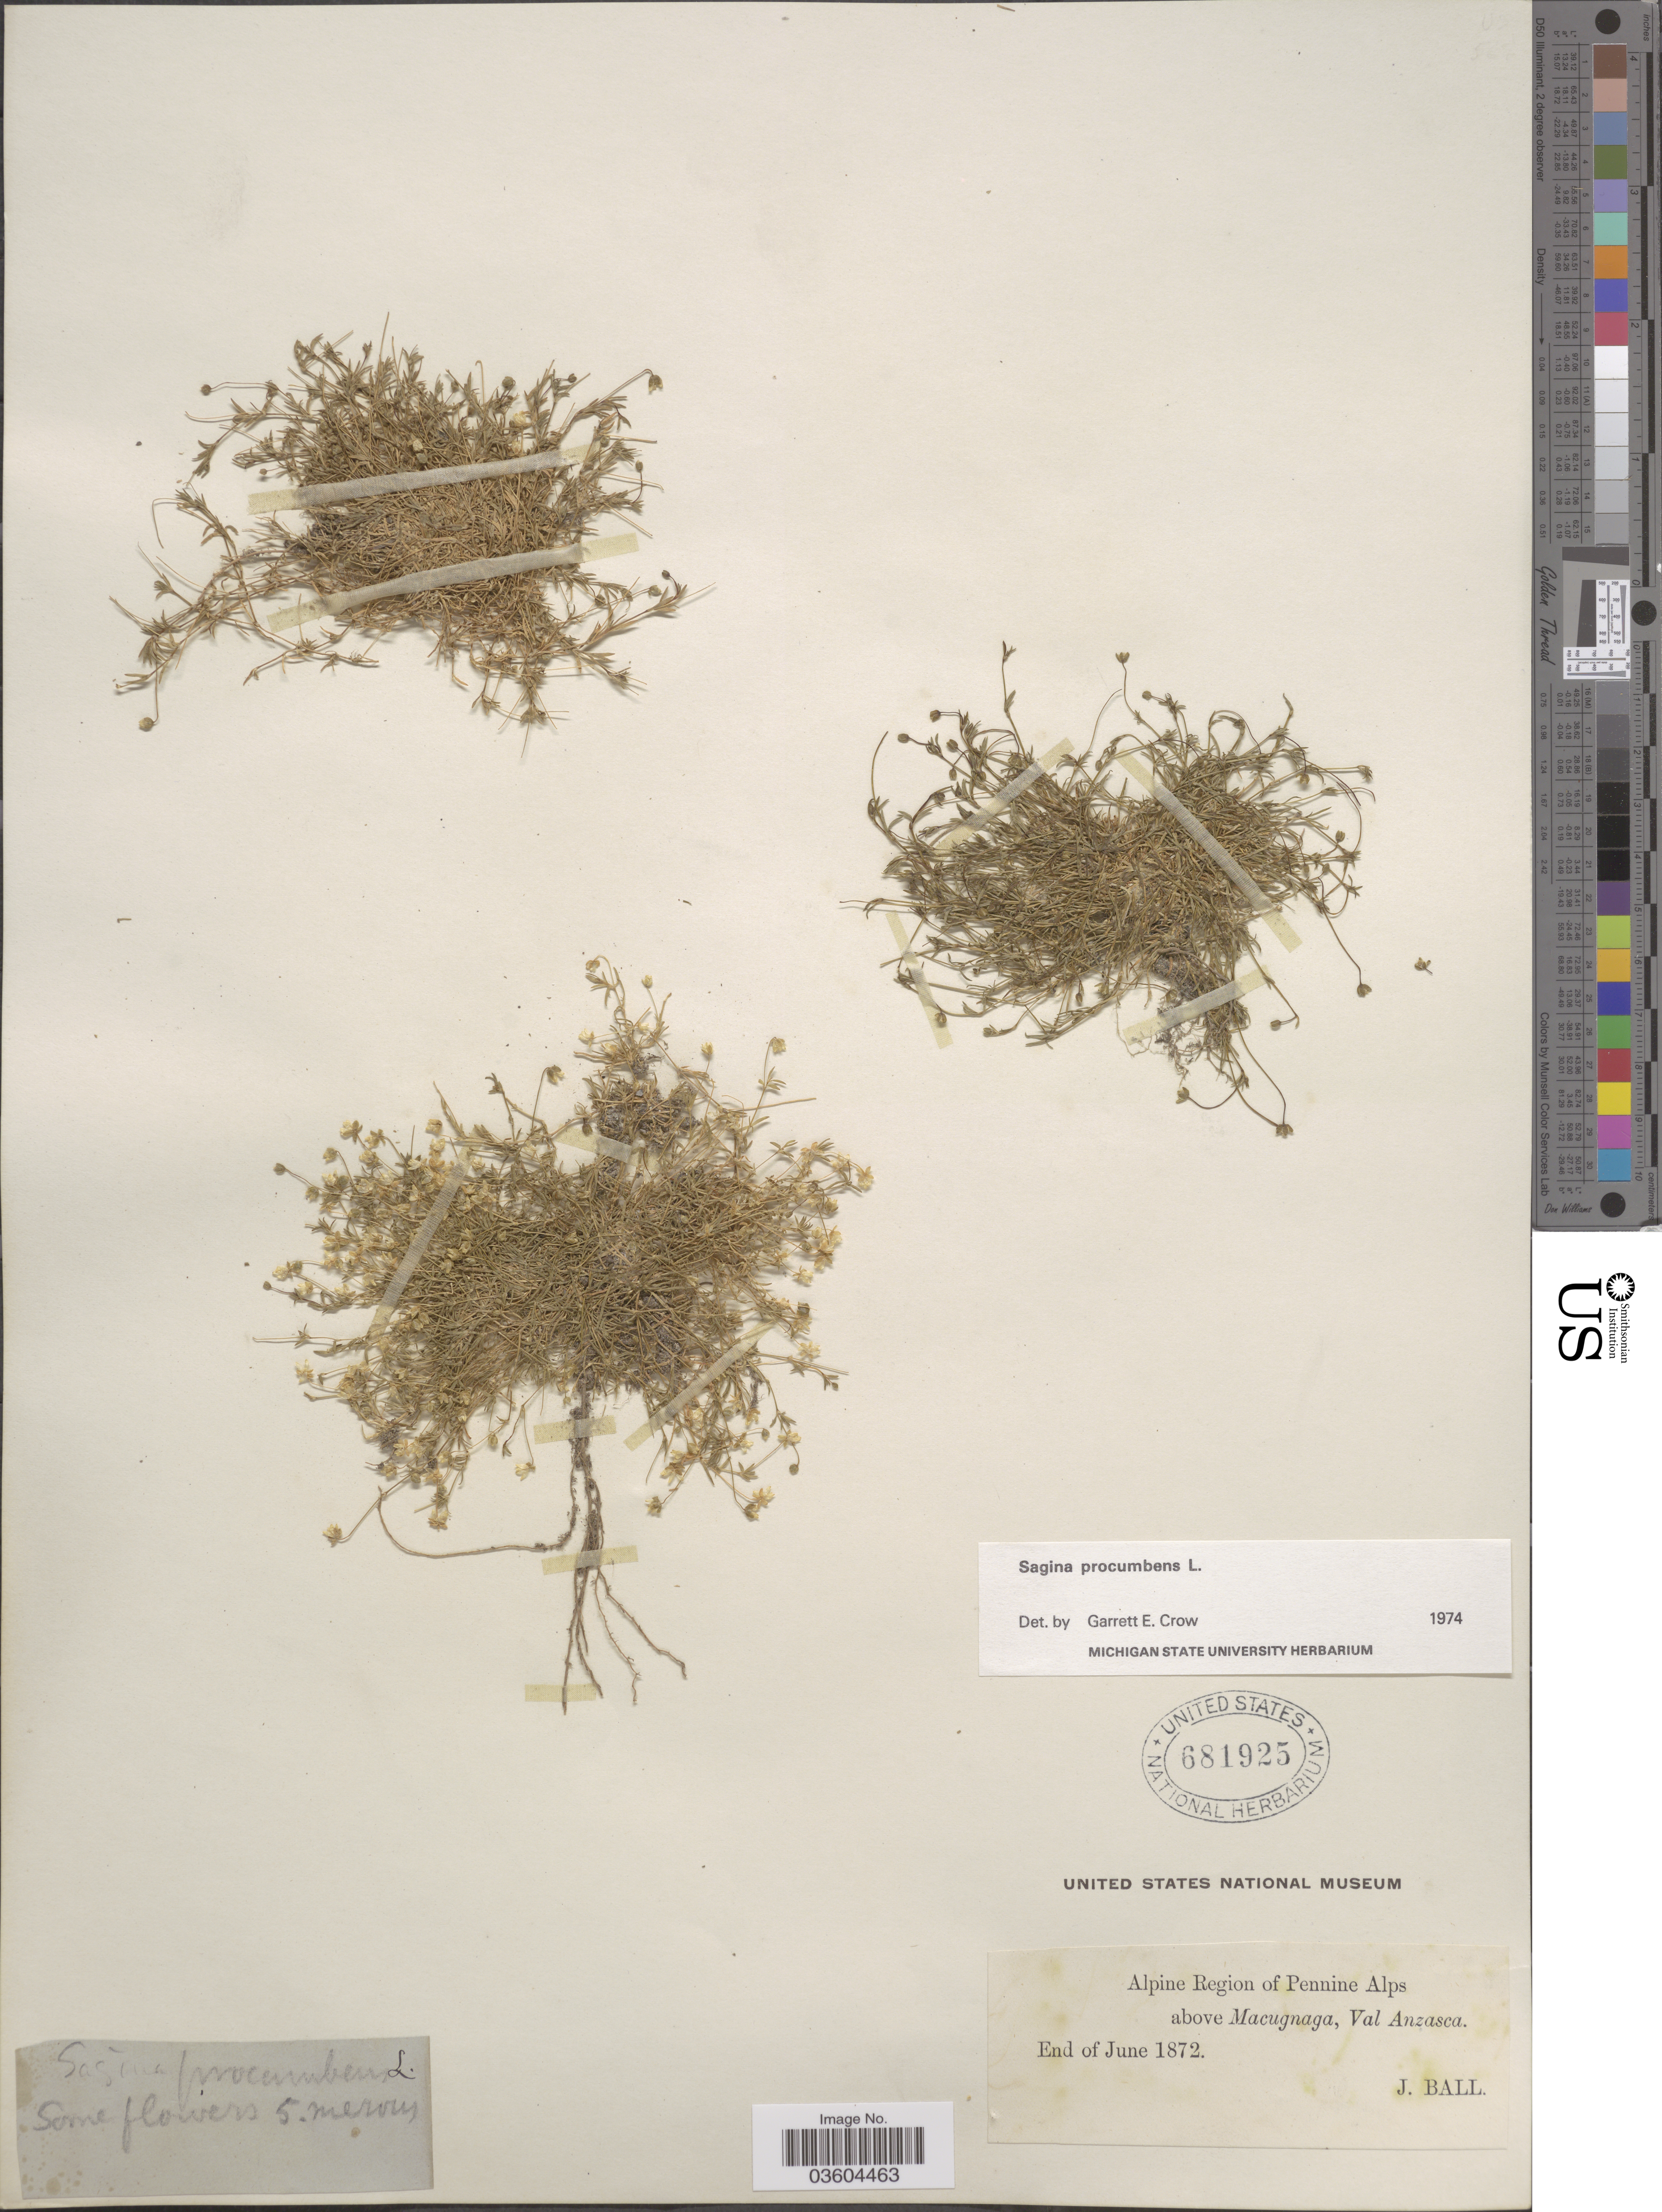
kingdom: Plantae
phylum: Tracheophyta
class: Magnoliopsida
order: Caryophyllales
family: Caryophyllaceae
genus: Sagina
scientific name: Sagina procumbens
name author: L.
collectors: J. Ball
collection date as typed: End of June 1872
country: Italy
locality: Alpine Region of Pennine Alps above Macugnaga, Val Anzasca.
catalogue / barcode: US 681925